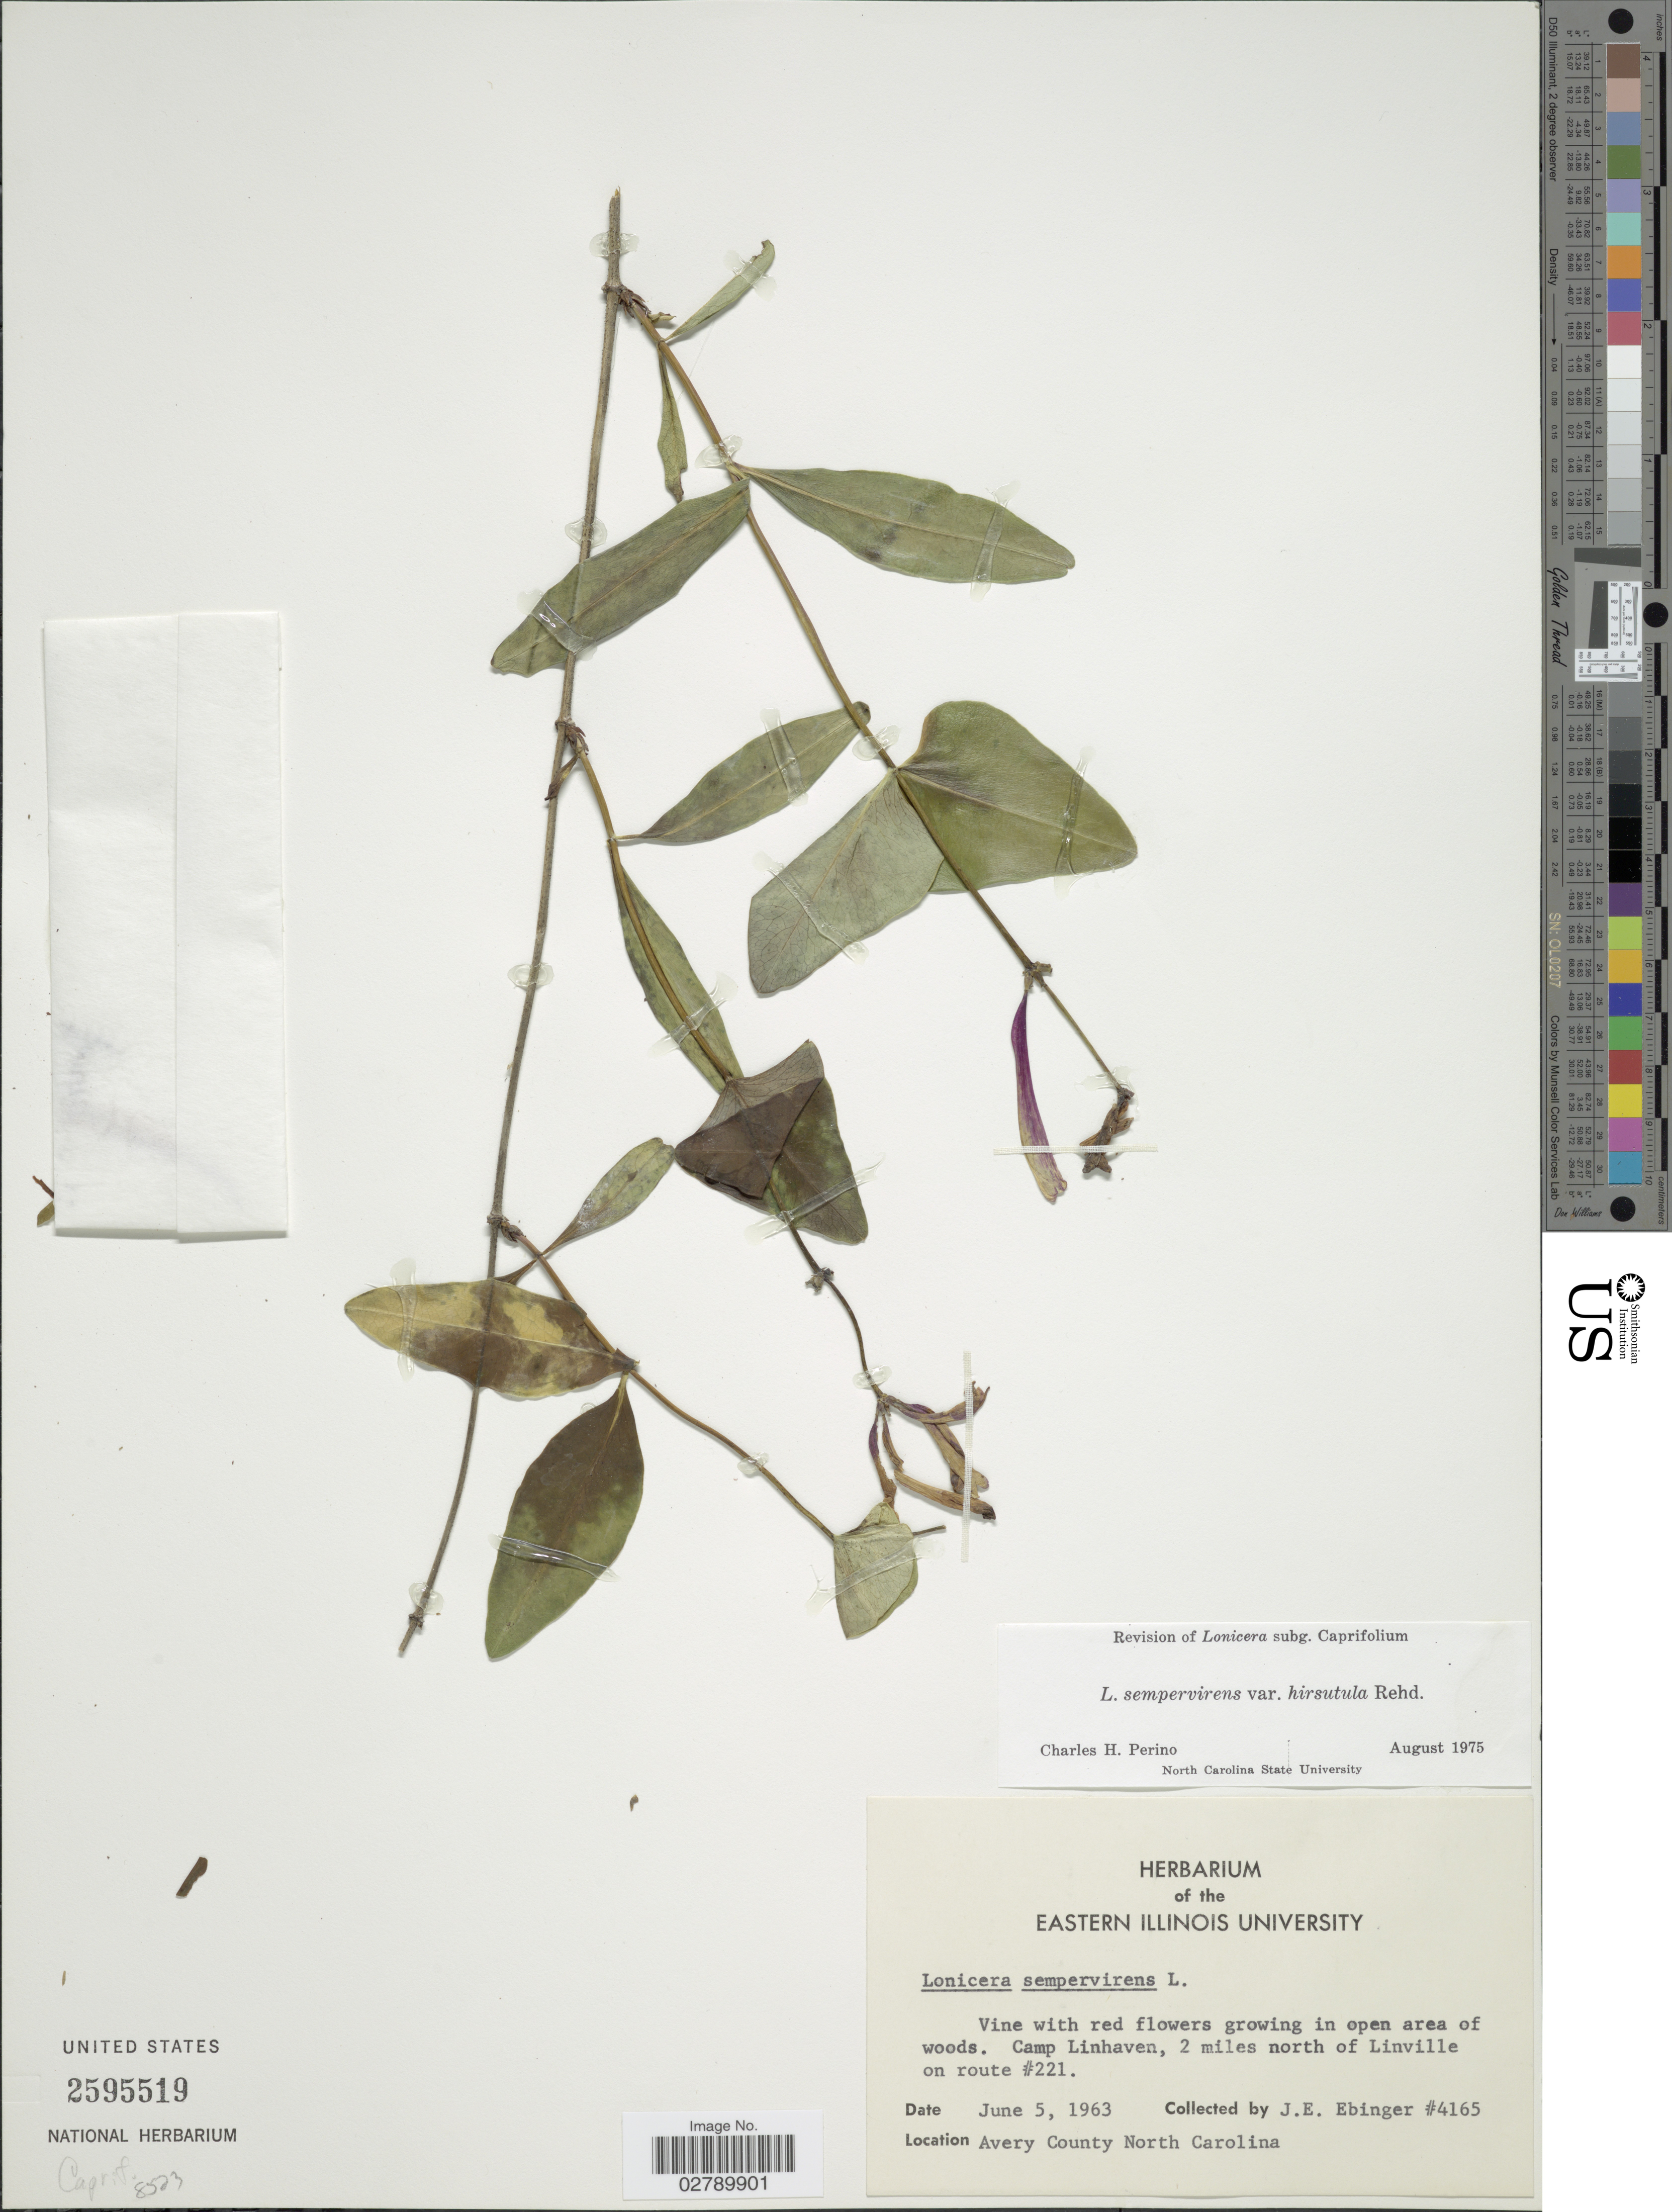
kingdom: Plantae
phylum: Tracheophyta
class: Magnoliopsida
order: Dipsacales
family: Caprifoliaceae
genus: Lonicera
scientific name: Lonicera sempervirens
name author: L.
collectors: J. Ebinger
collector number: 4165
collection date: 1963-06-05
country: United States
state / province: North Carolina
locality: Camp Linhaven, 2 miles north of Linville on route #221. Avery County.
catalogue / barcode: US 2595519